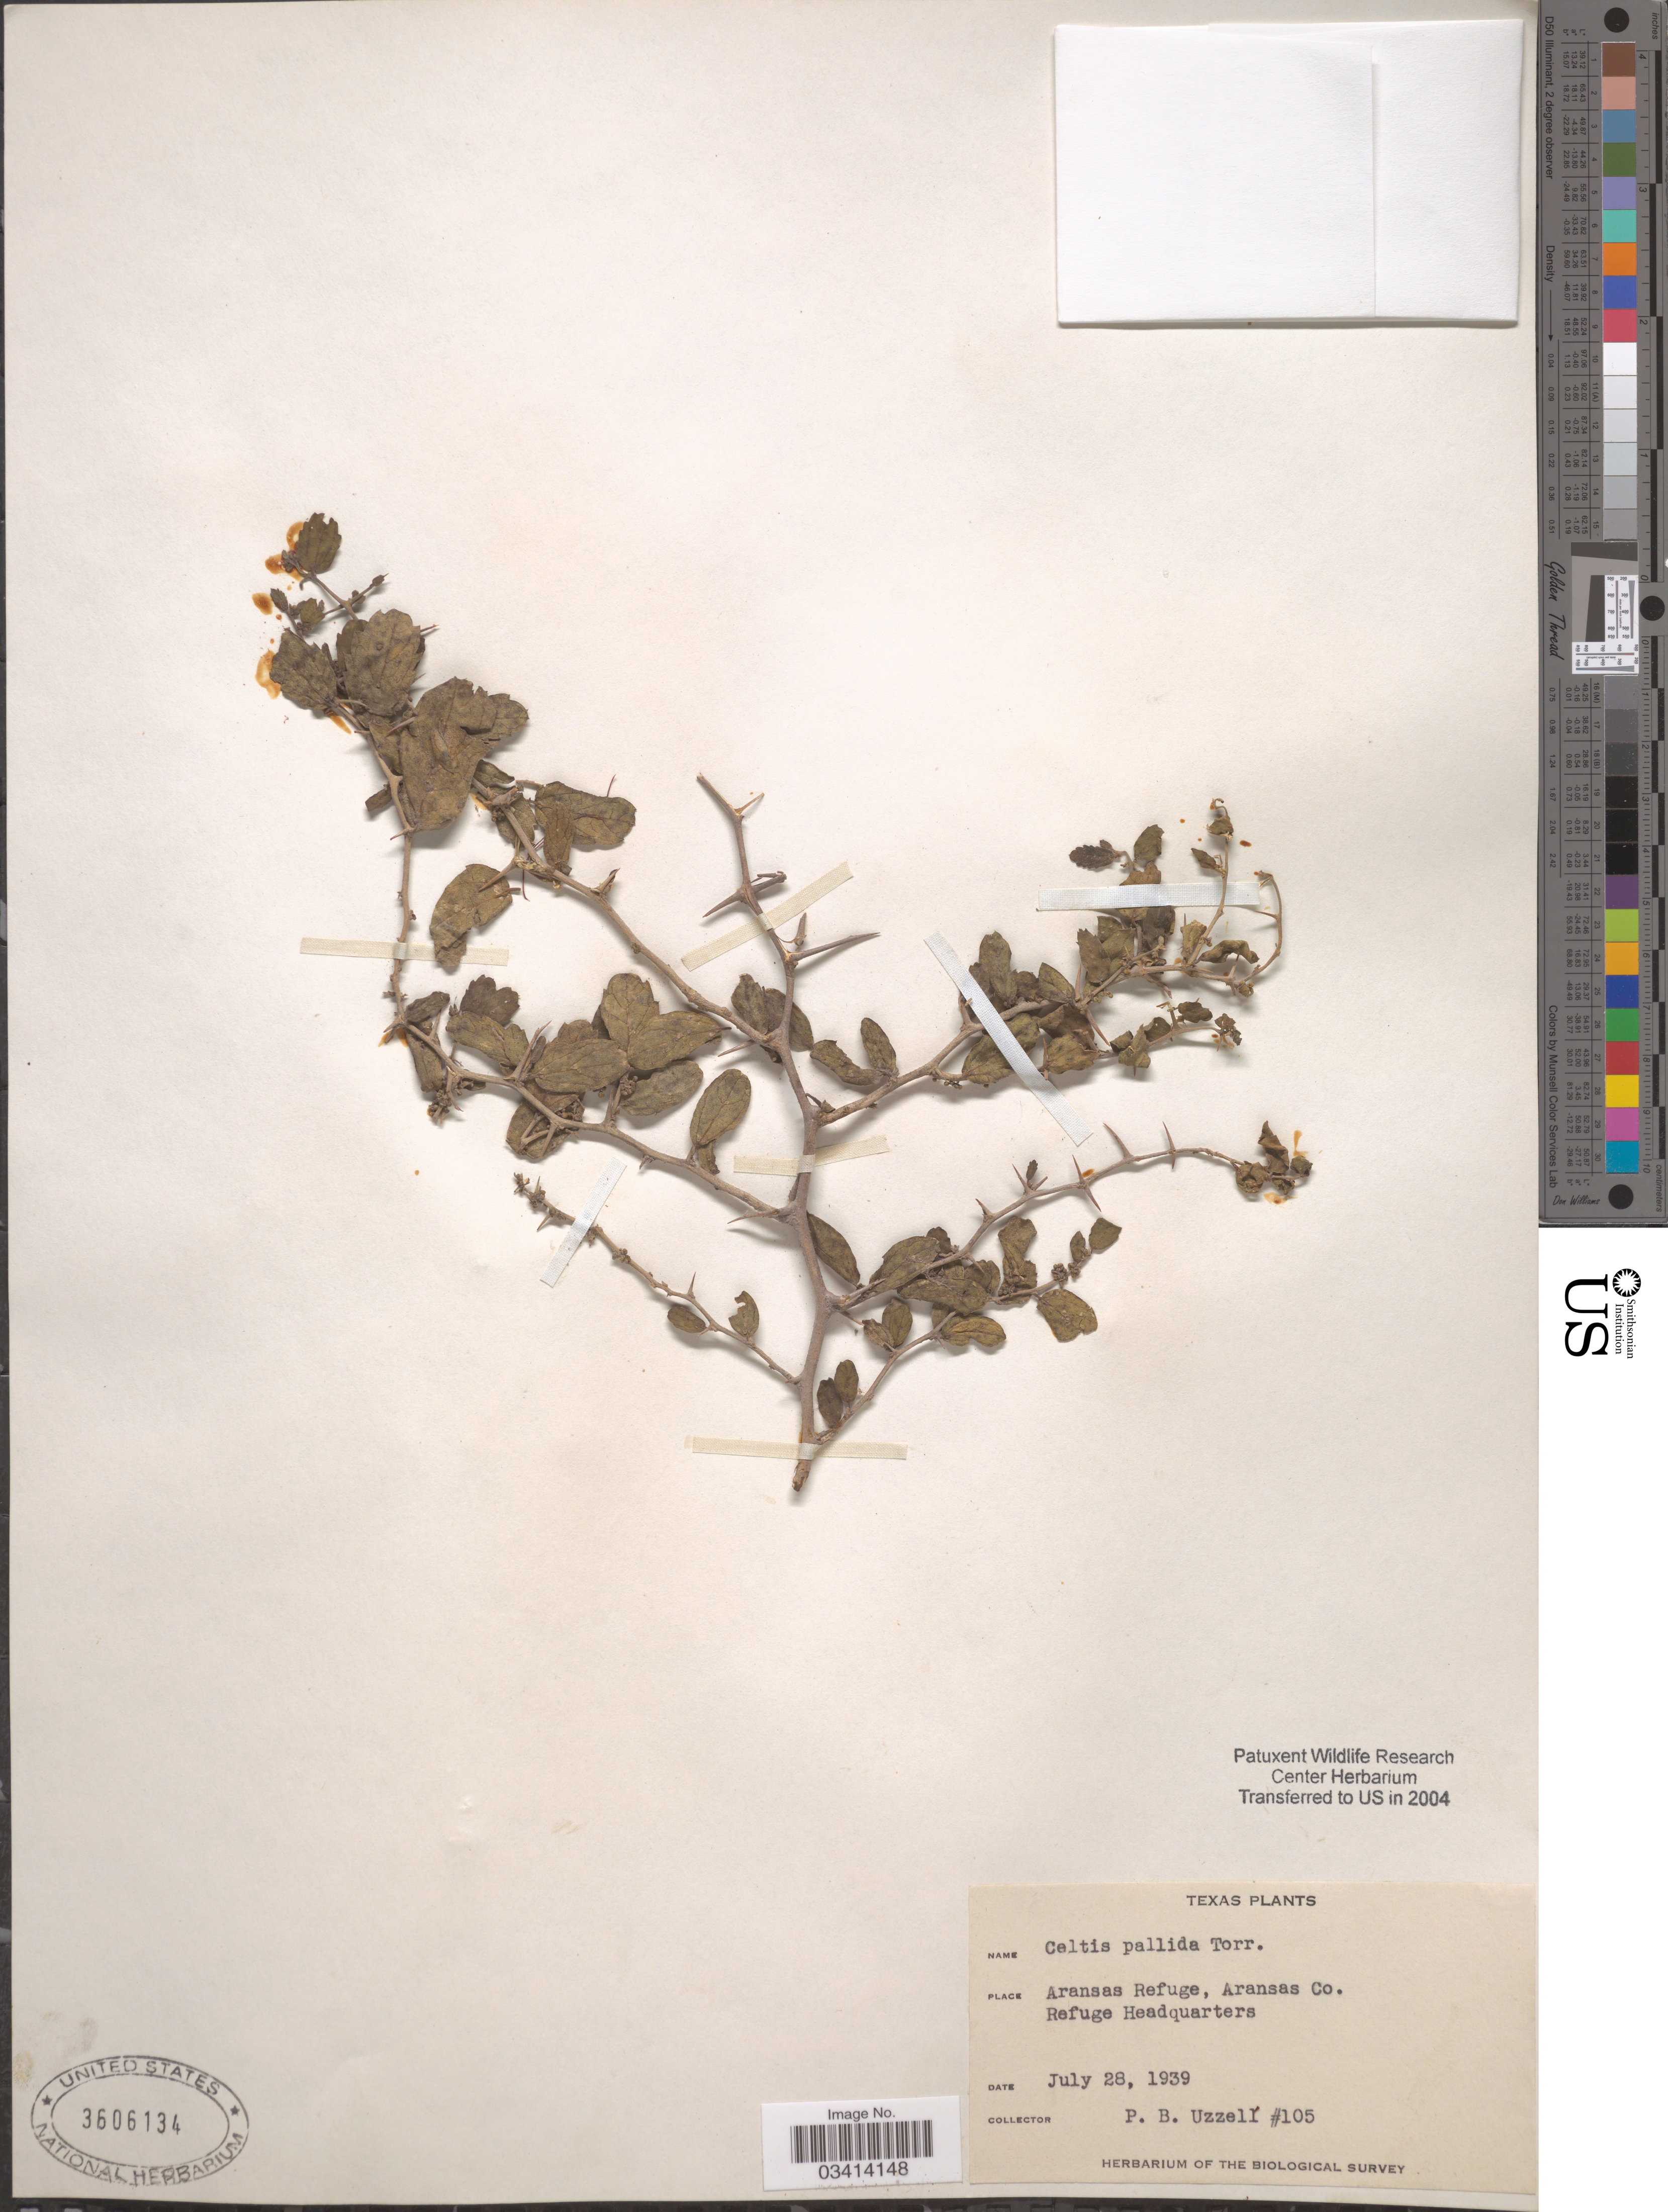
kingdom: Plantae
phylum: Tracheophyta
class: Magnoliopsida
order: Rosales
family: Cannabaceae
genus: Celtis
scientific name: Celtis pallida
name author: Torr. in Emory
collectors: P. Uzzell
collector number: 105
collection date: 1939-07-28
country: United States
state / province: Texas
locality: Aransas Refuge, Aransas Co. Refuge Headquarters.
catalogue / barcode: US 3606134